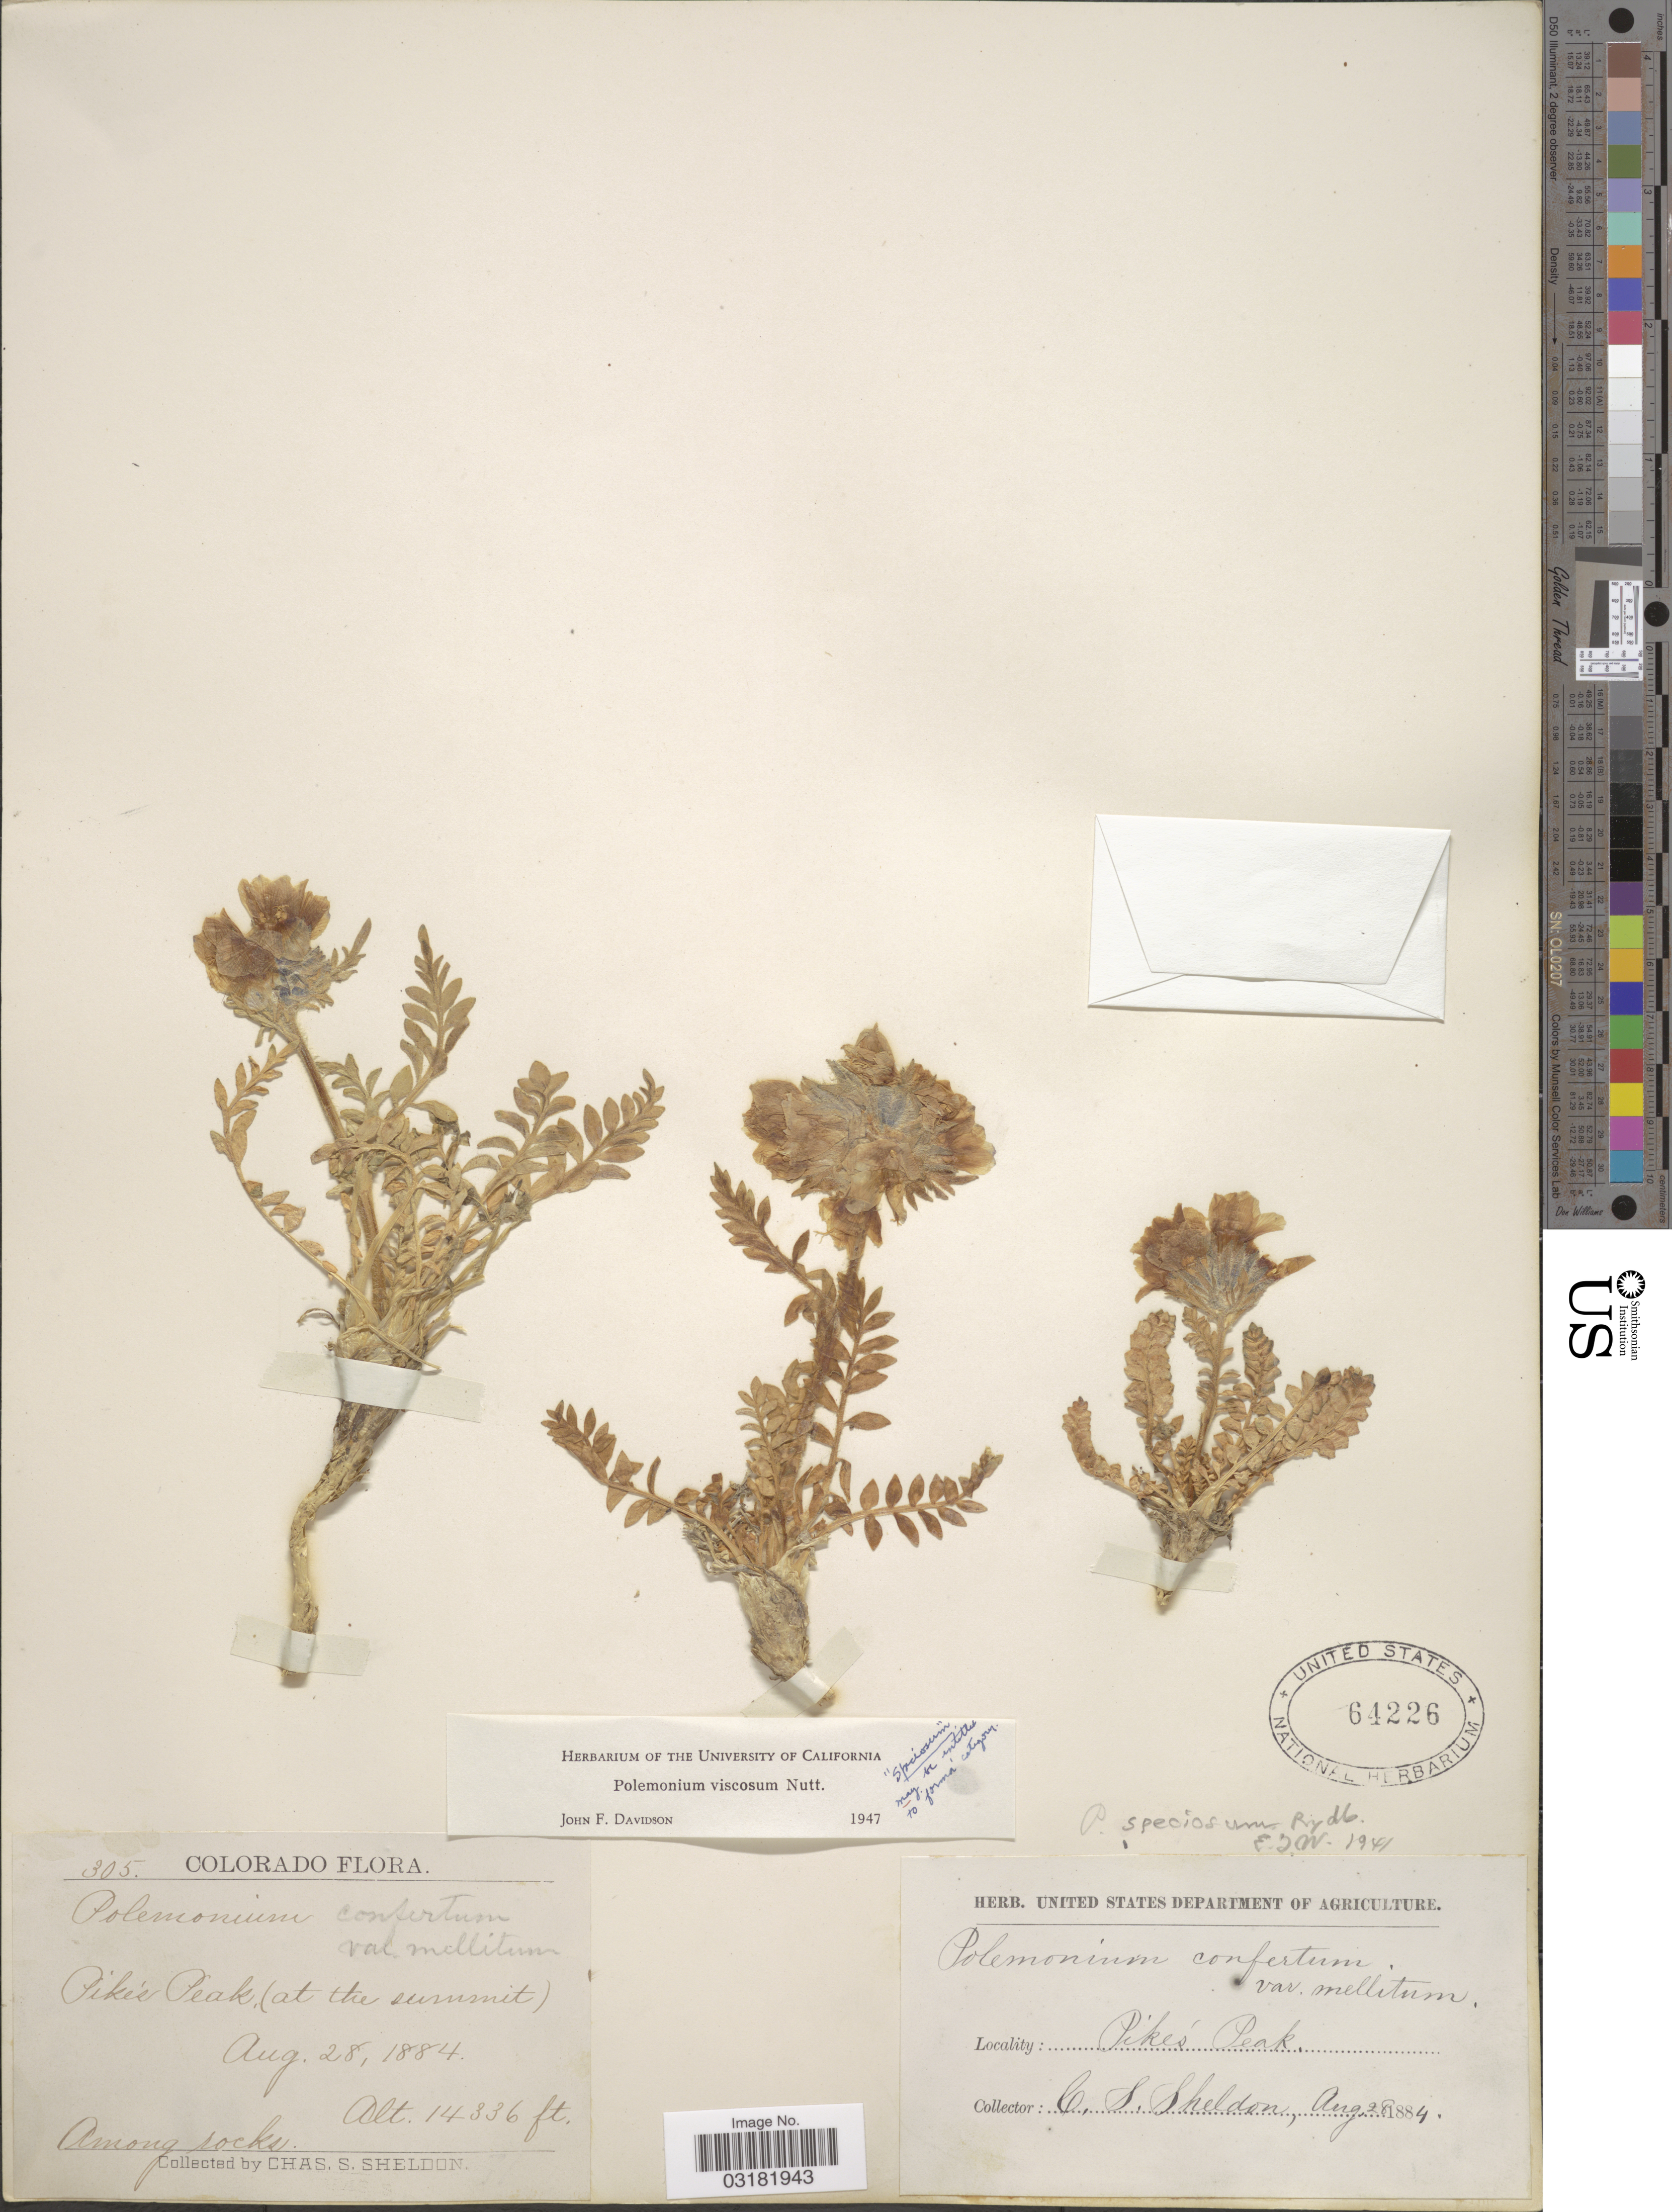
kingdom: Plantae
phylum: Tracheophyta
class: Magnoliopsida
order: Ericales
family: Polemoniaceae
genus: Polemonium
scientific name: Polemonium viscosum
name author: Nutt.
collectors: C. S. Sheldon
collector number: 305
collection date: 1884-08-28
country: United States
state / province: Colorado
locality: Pike's Peak (at the summit).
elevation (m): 4370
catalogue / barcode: US 64226